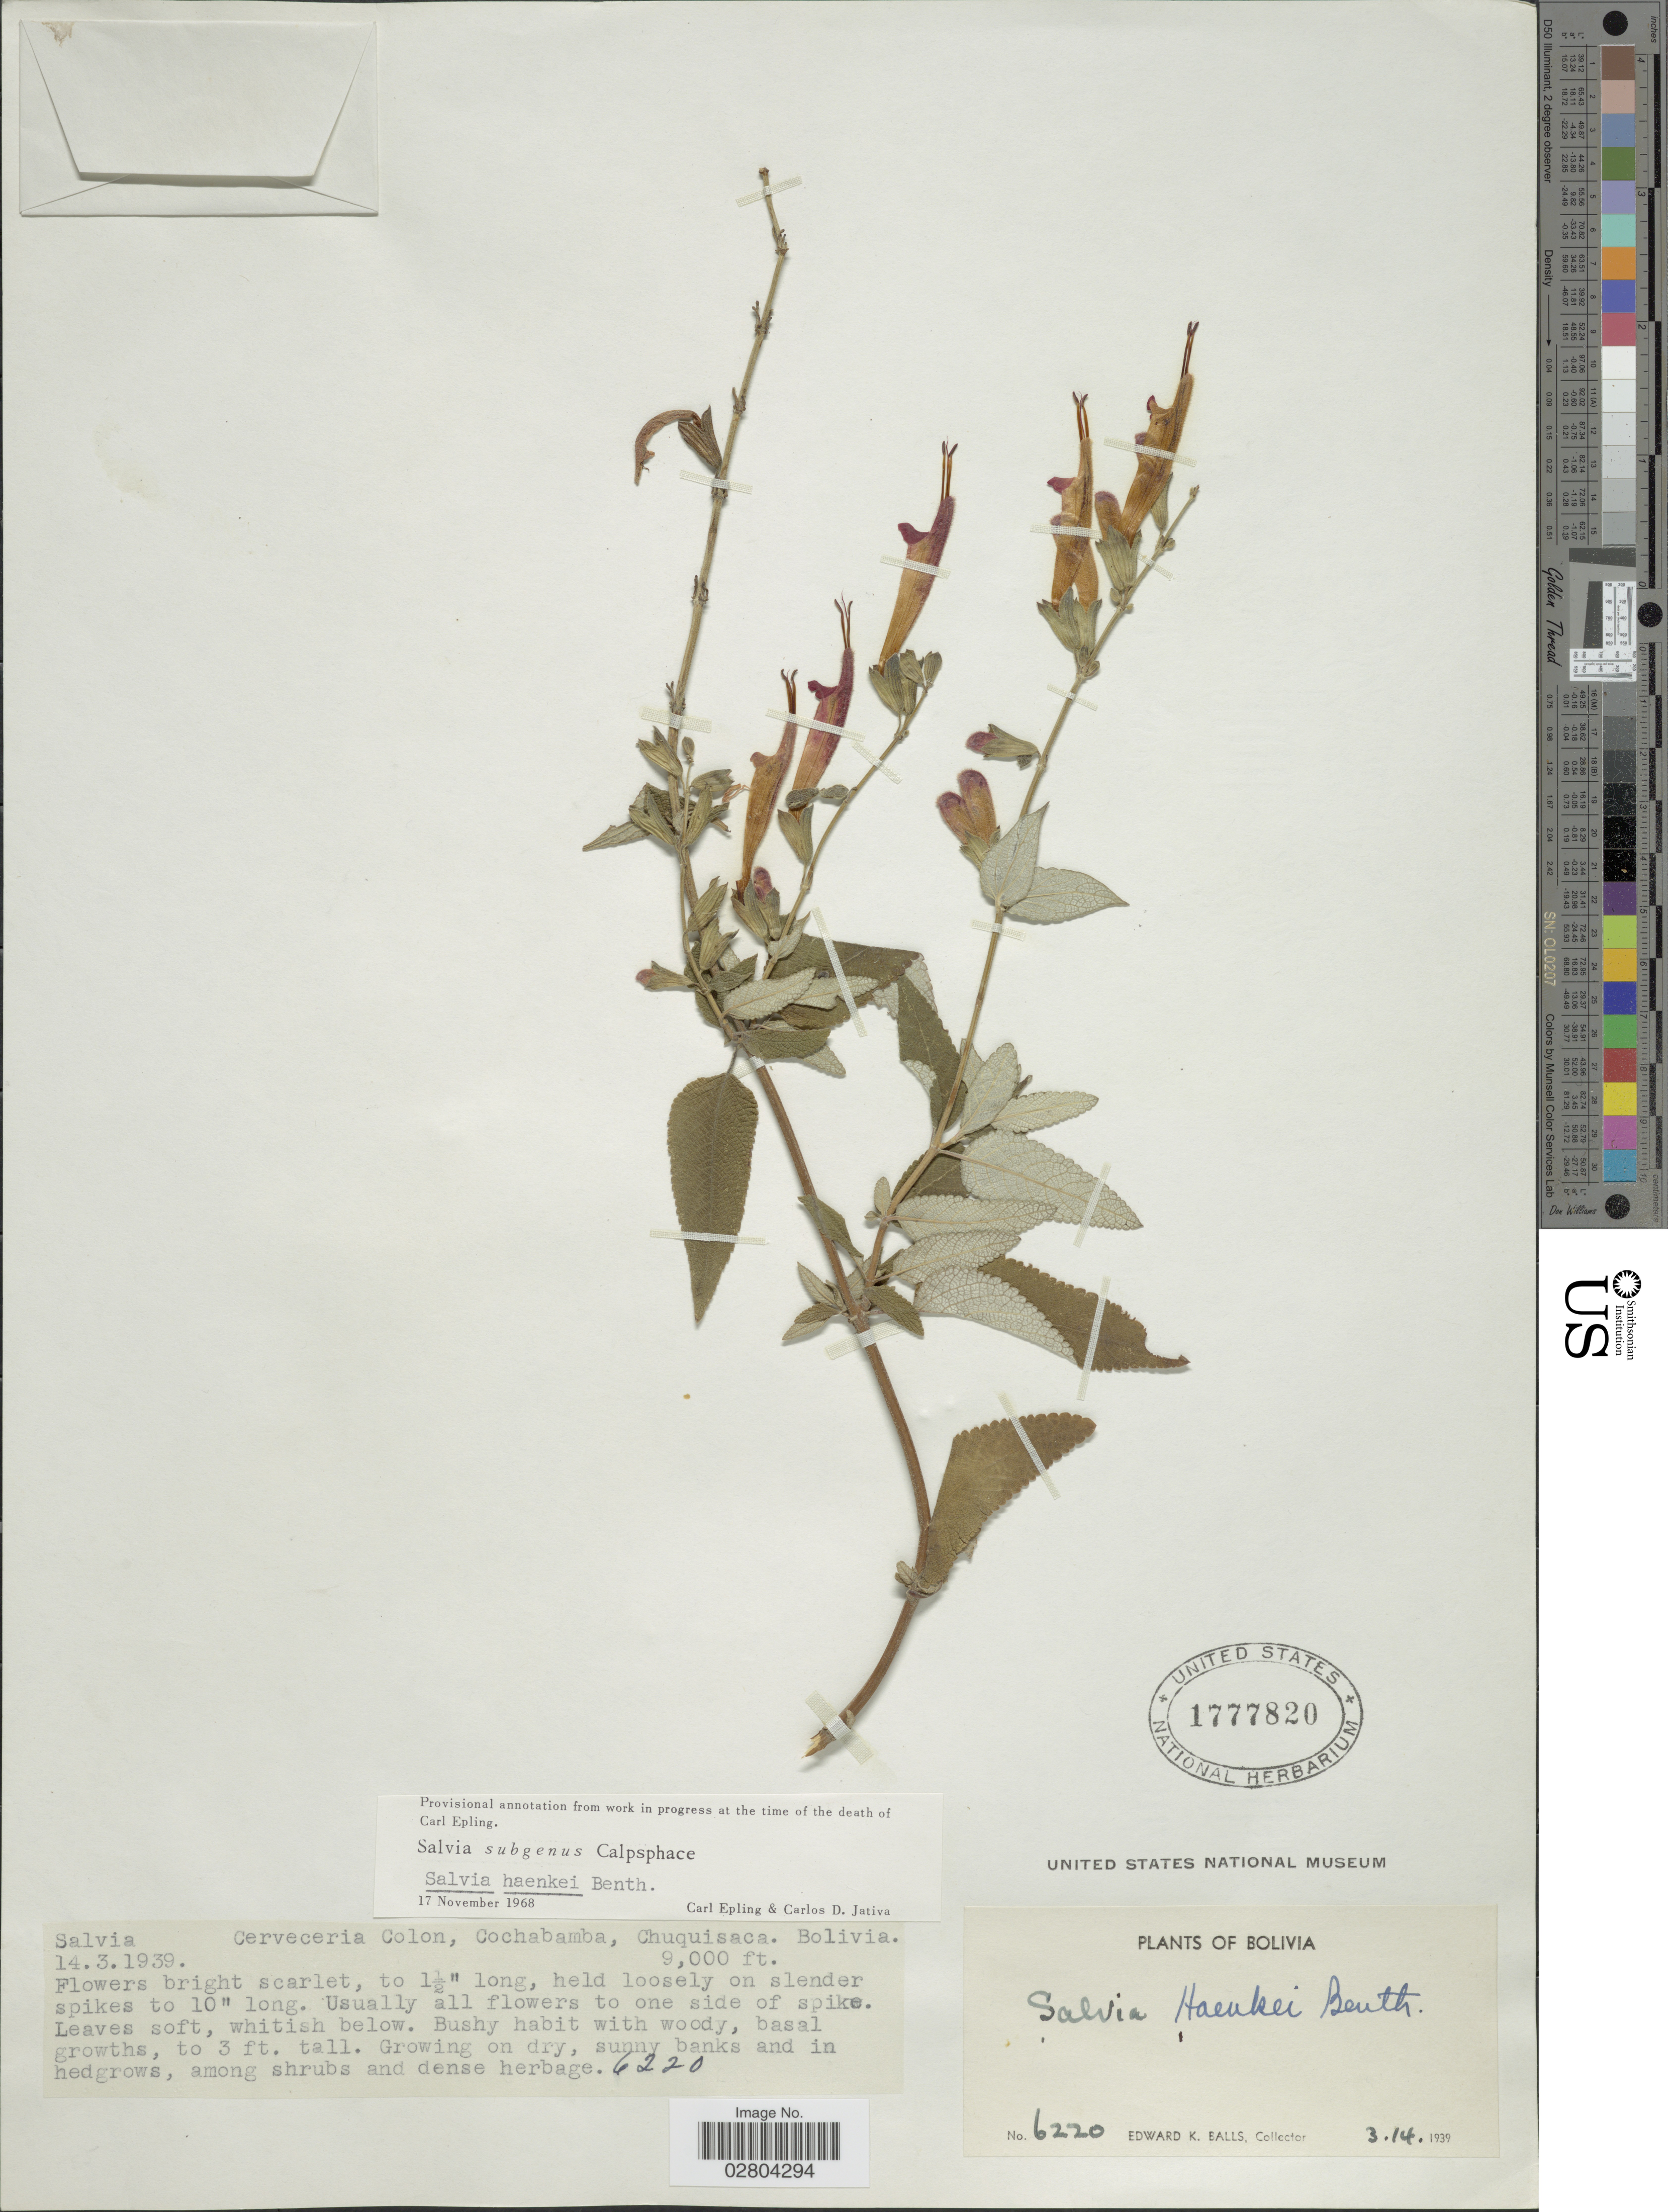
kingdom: Plantae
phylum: Tracheophyta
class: Magnoliopsida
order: Lamiales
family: Lamiaceae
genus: Salvia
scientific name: Salvia haenkei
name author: Benth.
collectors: E. K. Balls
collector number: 6220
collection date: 1939-03-14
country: Bolivia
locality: Cerveceria Colon, Cochabamba, Chiquisaca.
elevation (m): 2743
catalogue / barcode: US 1777820